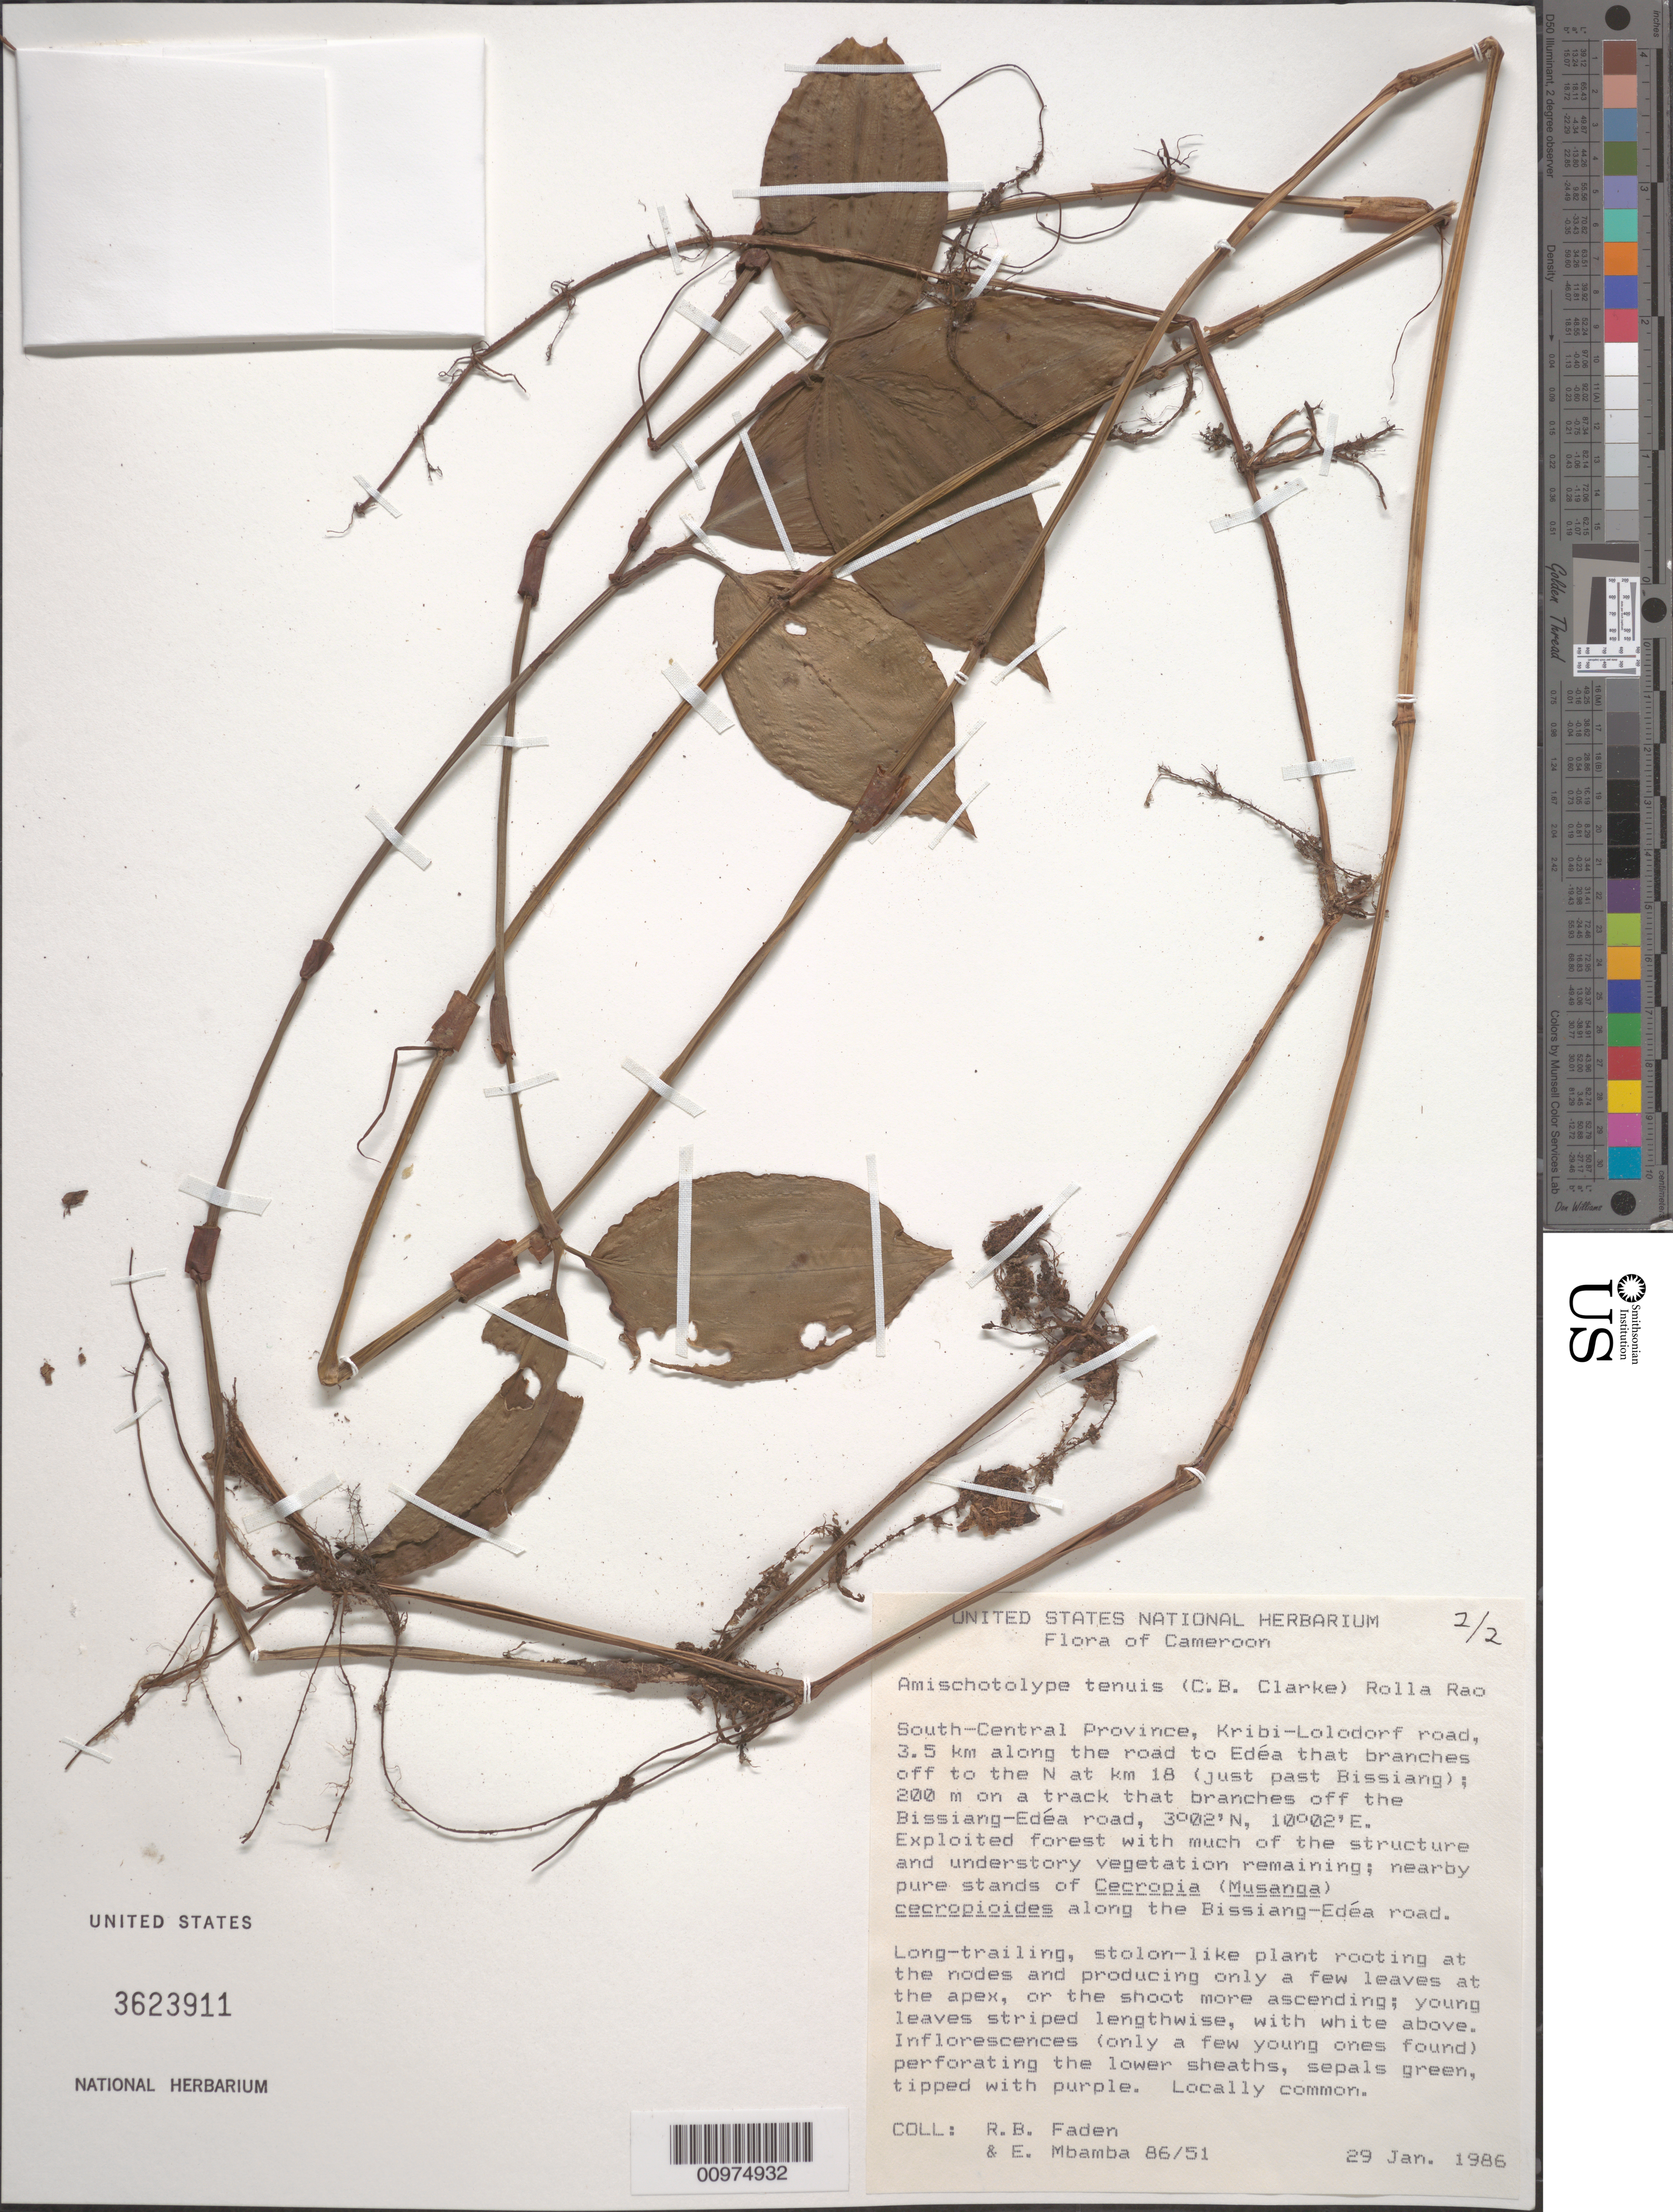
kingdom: Plantae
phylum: Tracheophyta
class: Liliopsida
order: Commelinales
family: Commelinaceae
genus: Amischotolype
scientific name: Amischotolype tenuis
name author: (C.B. Clarke) R.S. Rao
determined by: Faden, Robert B., (US), Smithsonian Institution - National Museum of Natural History (UNITED STATES)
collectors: E. Mbamba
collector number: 86/51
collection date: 1986-01-29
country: Cameroon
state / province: Sud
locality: Kribi-Lolodorf road, 3.5 km along the road to Edéa that branches off to the N at km 18 (just past Bissiang); 200 m on a track that branches off the Bissiang-Edéa road,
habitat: Expliited forest with much of the structure and understory vegetation remaining; nearby pure stands of Cecropia (Musanga) cecropioides along the Bissing-Edéa road.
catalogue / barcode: US 3623911